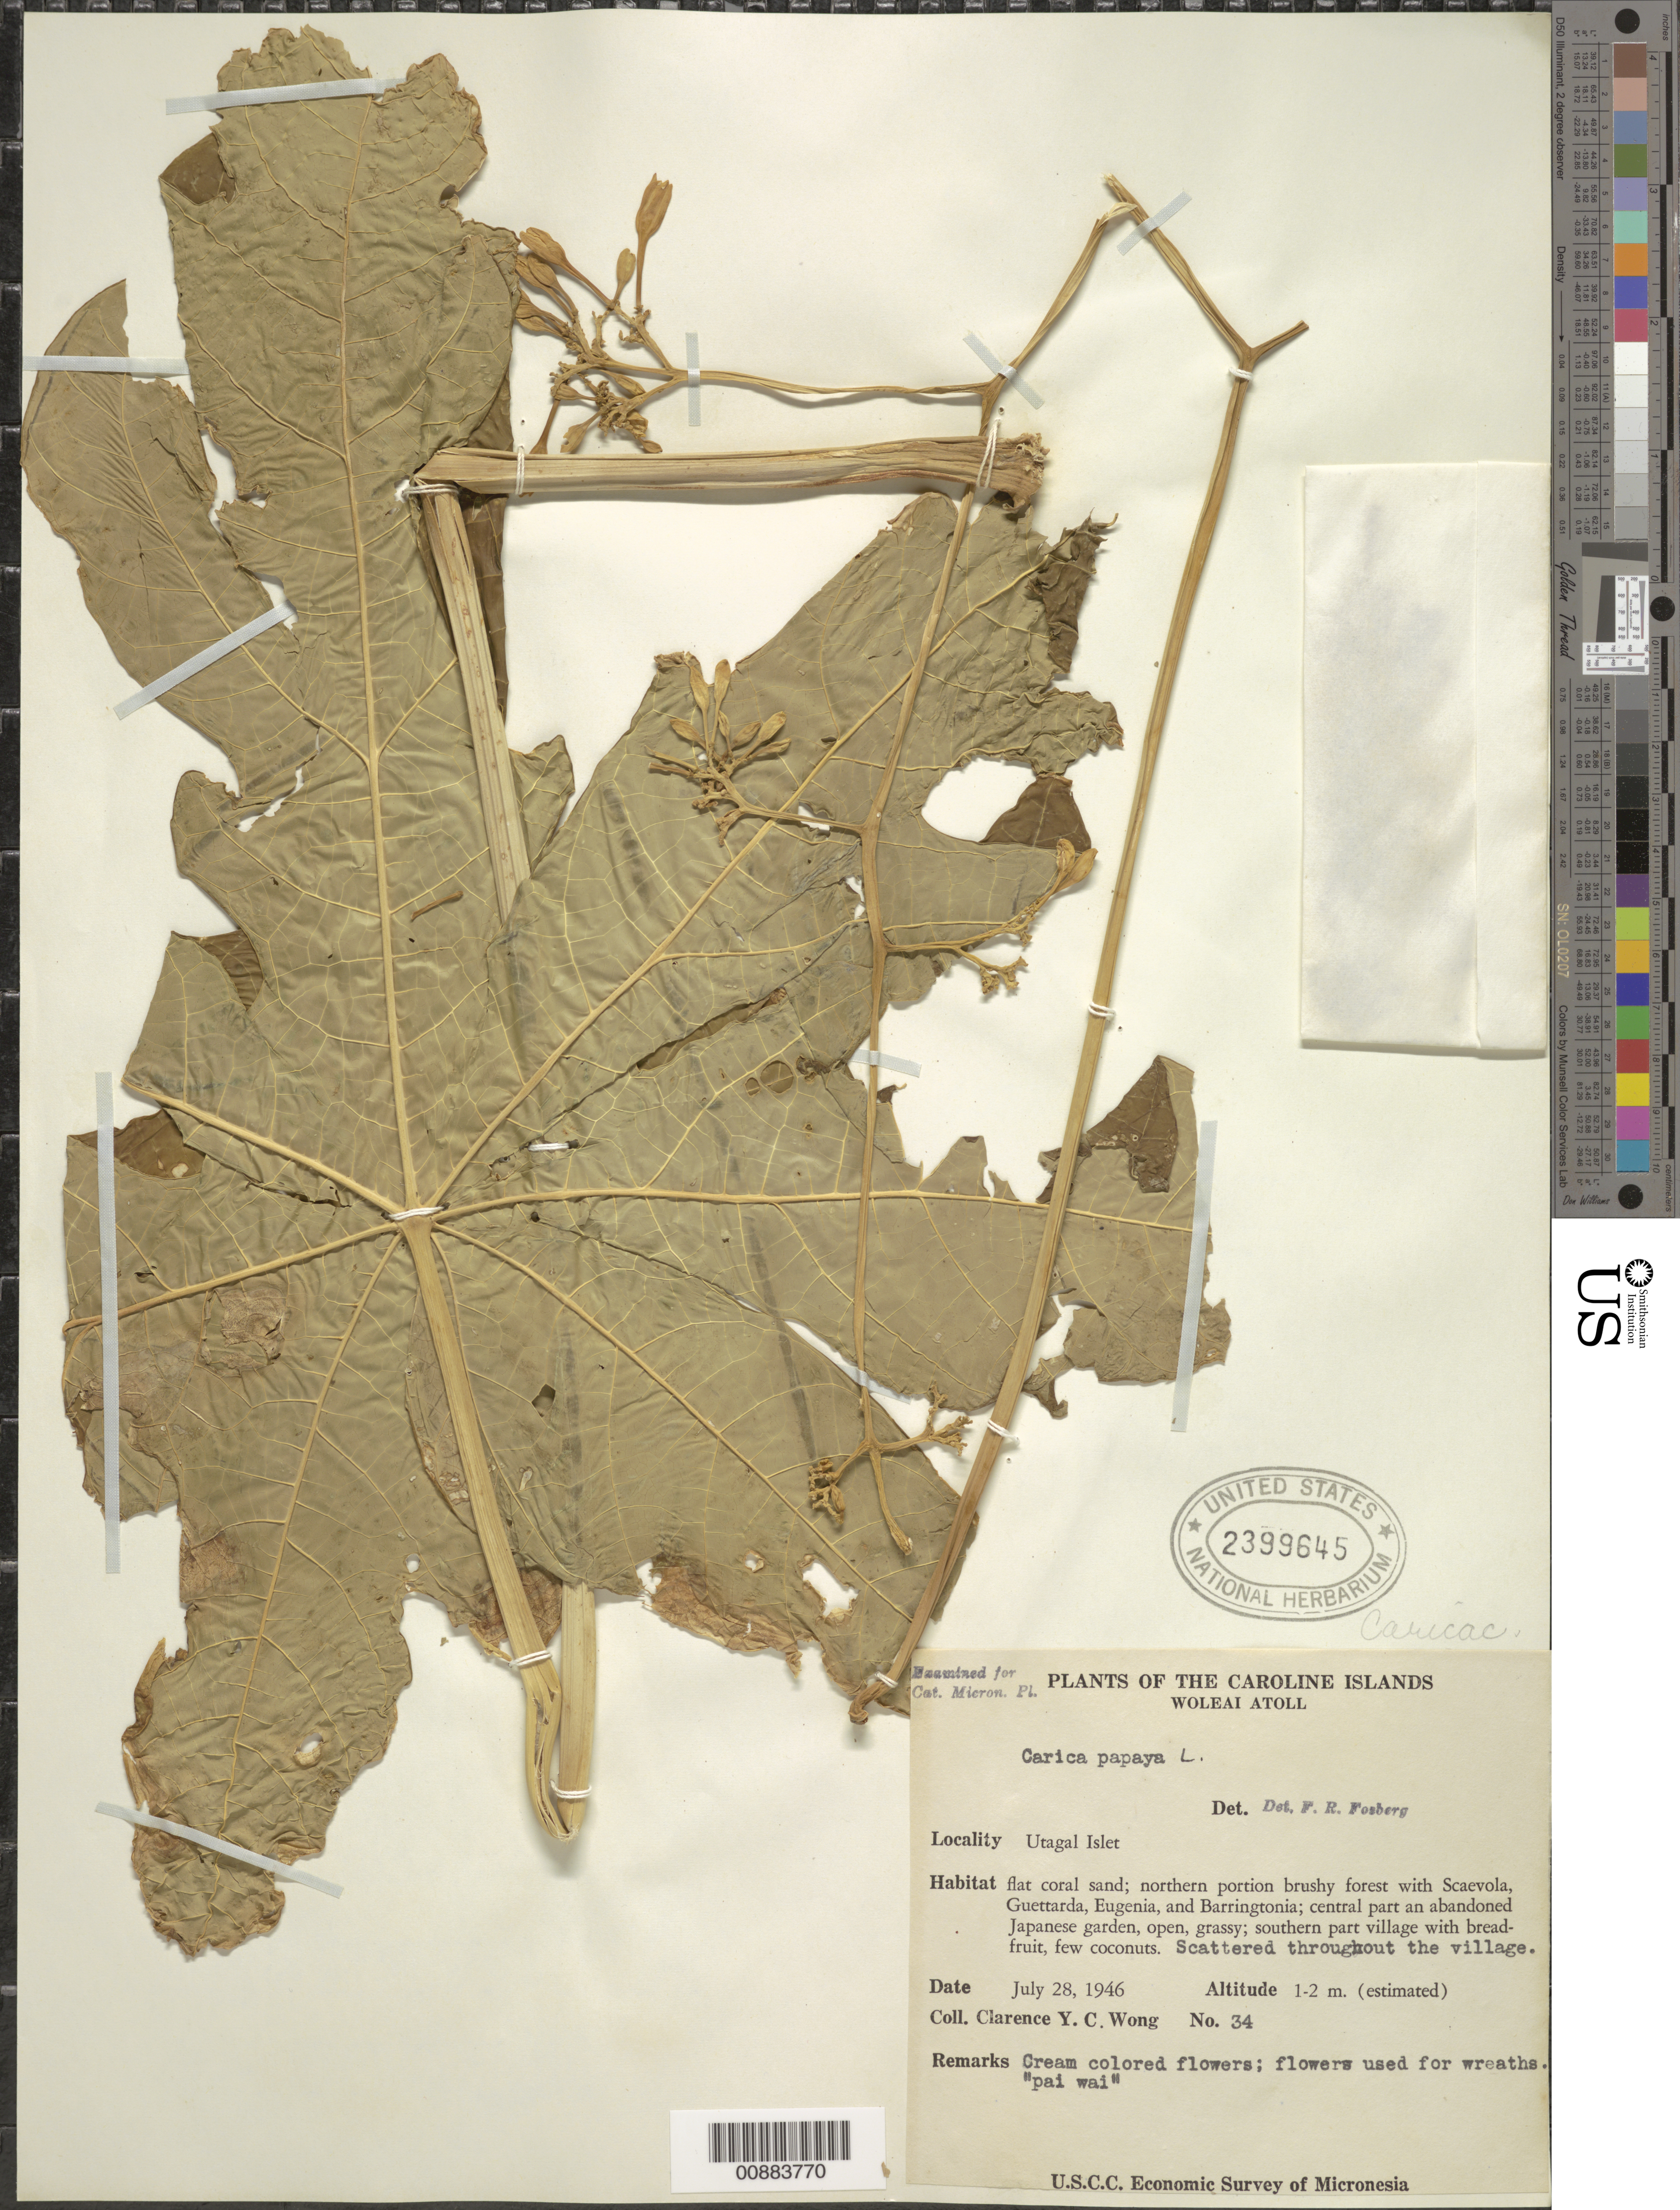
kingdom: Plantae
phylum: Tracheophyta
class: Magnoliopsida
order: Brassicales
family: Caricaceae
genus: Carica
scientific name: Carica papaya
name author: L.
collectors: C. Wong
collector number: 34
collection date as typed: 28 Jul 1946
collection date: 1946-07-28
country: Micronesia, Federated States of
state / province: Yap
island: Woleai Atoll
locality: Utagal Islet.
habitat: Flat coral sand; northern portion brushy forest with Scaevola, Guettarda, Eugenia, and Barringtonia; (continued in Remarks)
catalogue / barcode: US 2399645